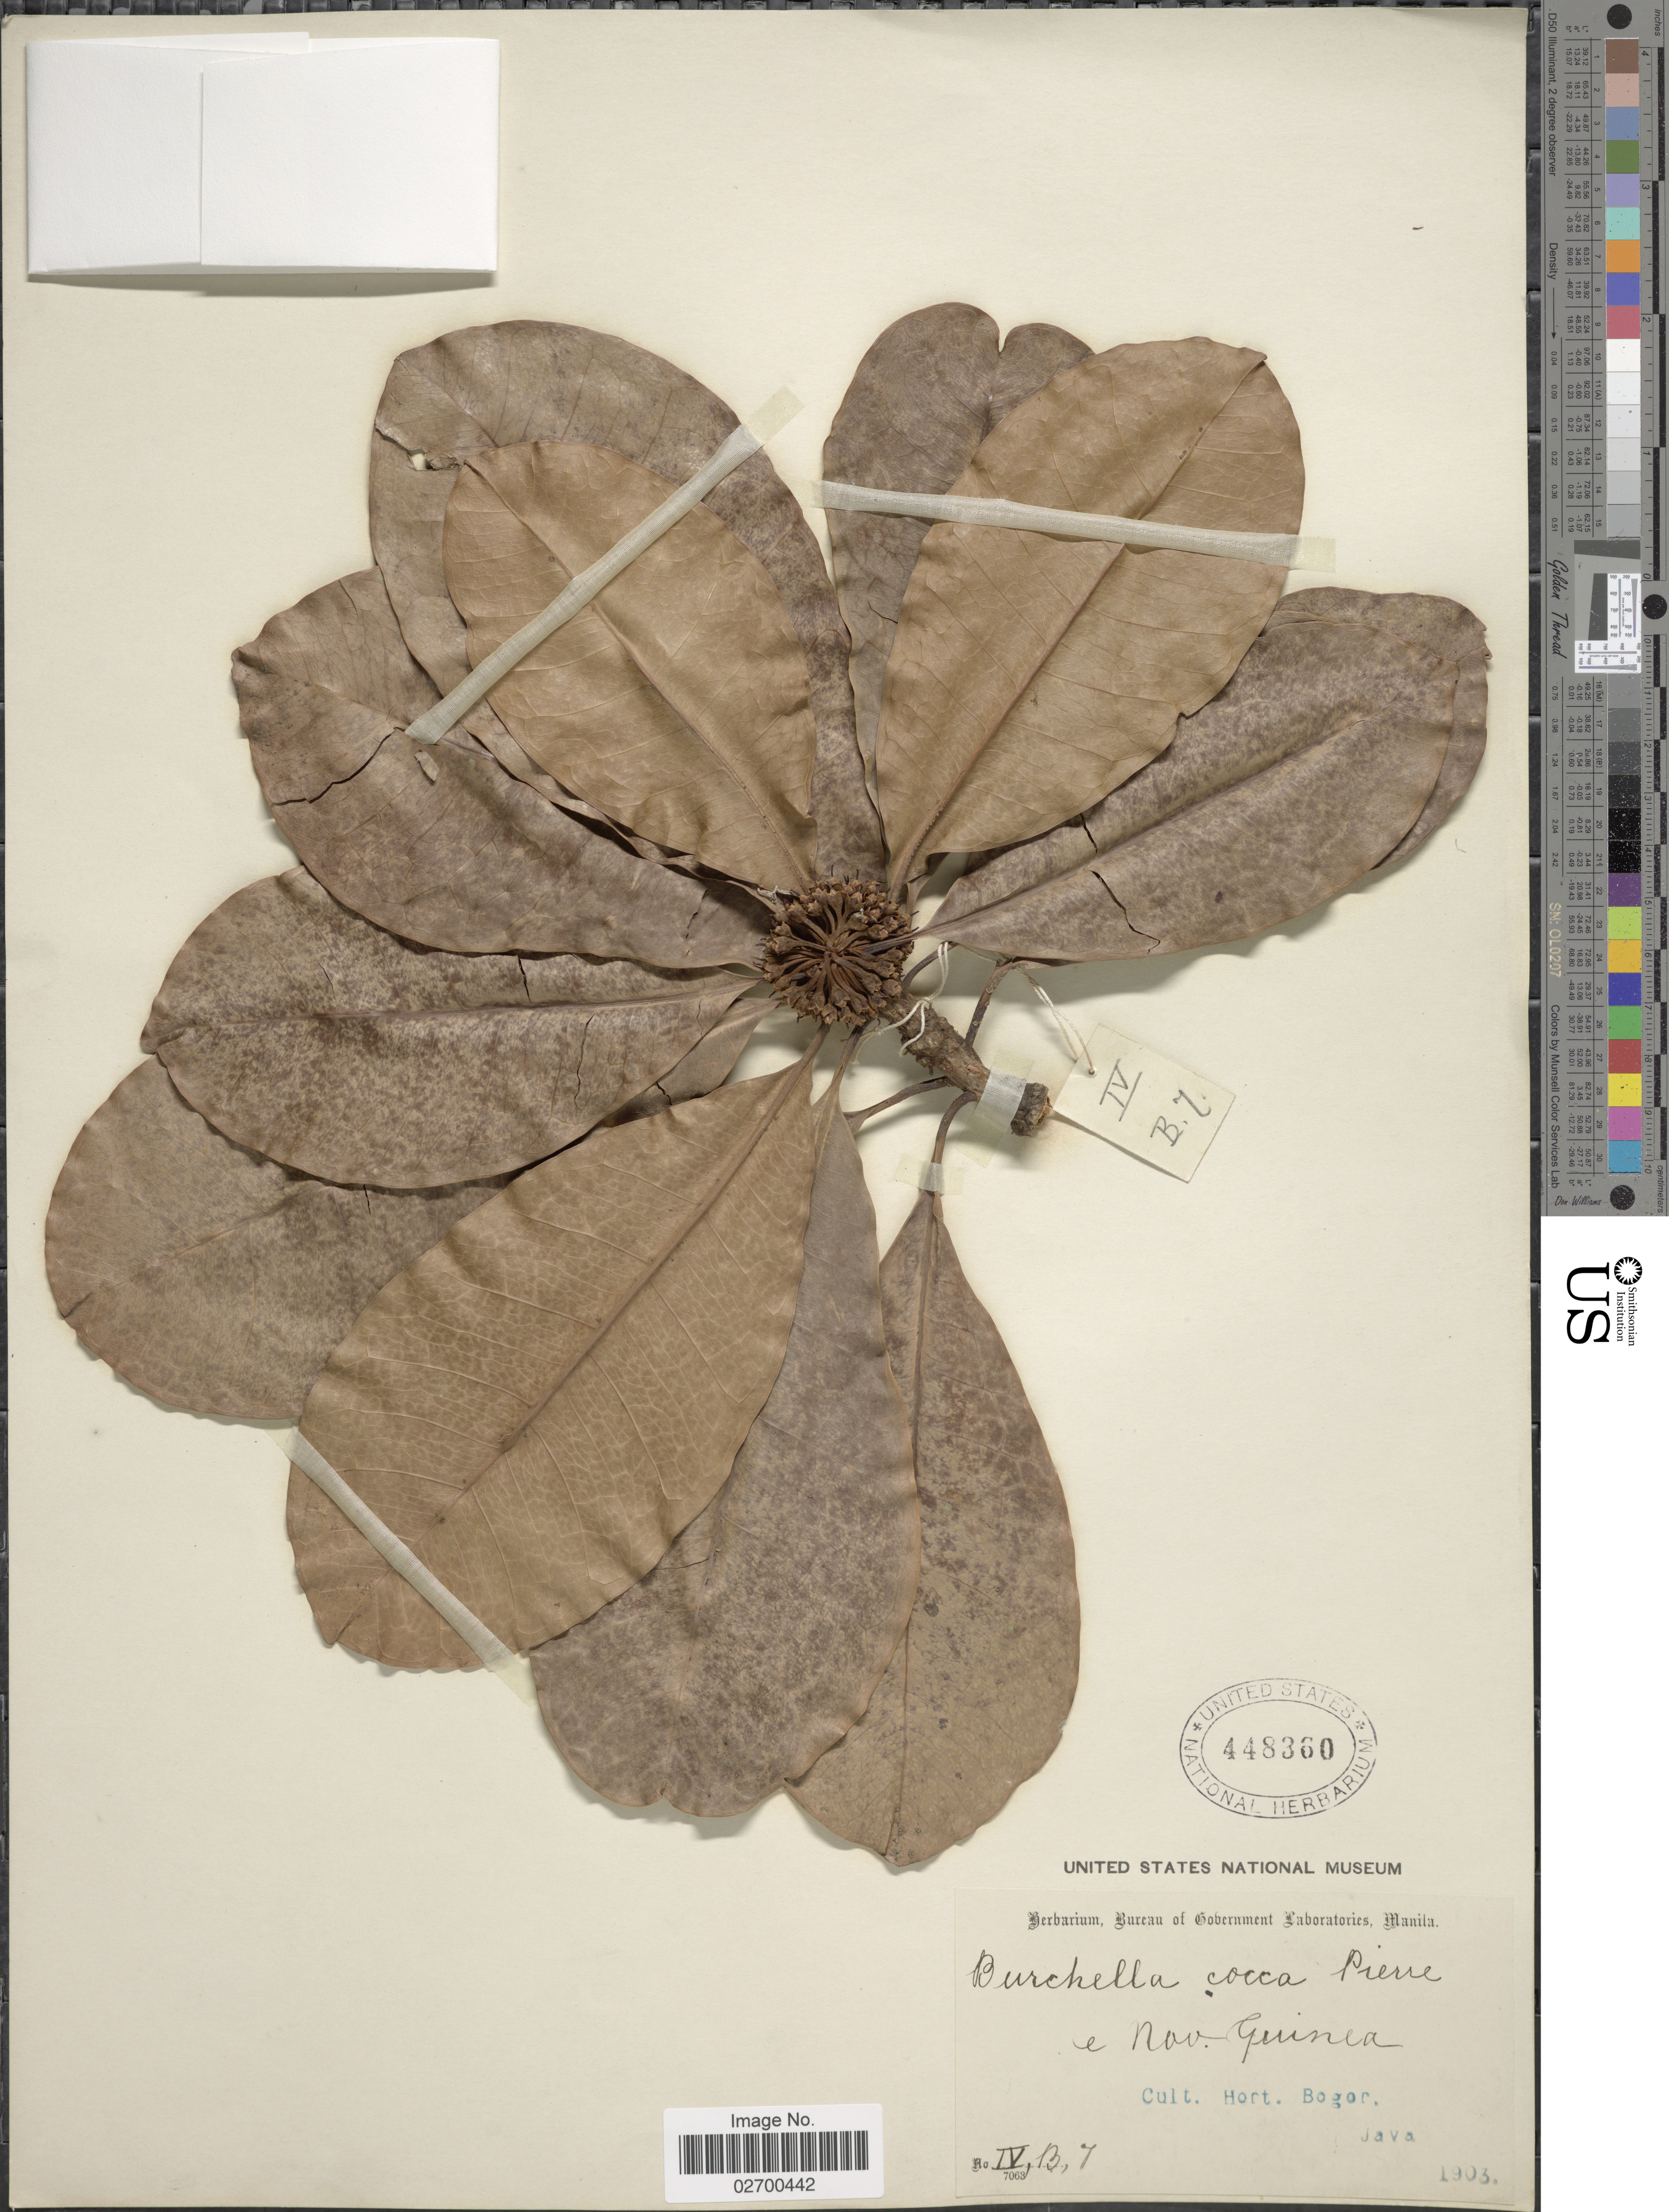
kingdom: Plantae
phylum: Tracheophyta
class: Magnoliopsida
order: Ericales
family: Sapotaceae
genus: Burckella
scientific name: Burckella cocca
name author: (Scheff.) Pierre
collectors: Ex herb. Bureau of Government Laboratories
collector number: IV, B, 7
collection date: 1903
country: Indonesia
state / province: Java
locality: E Nov. Guinea. Cult. Hort. Bogor, Java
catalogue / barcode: US 448360